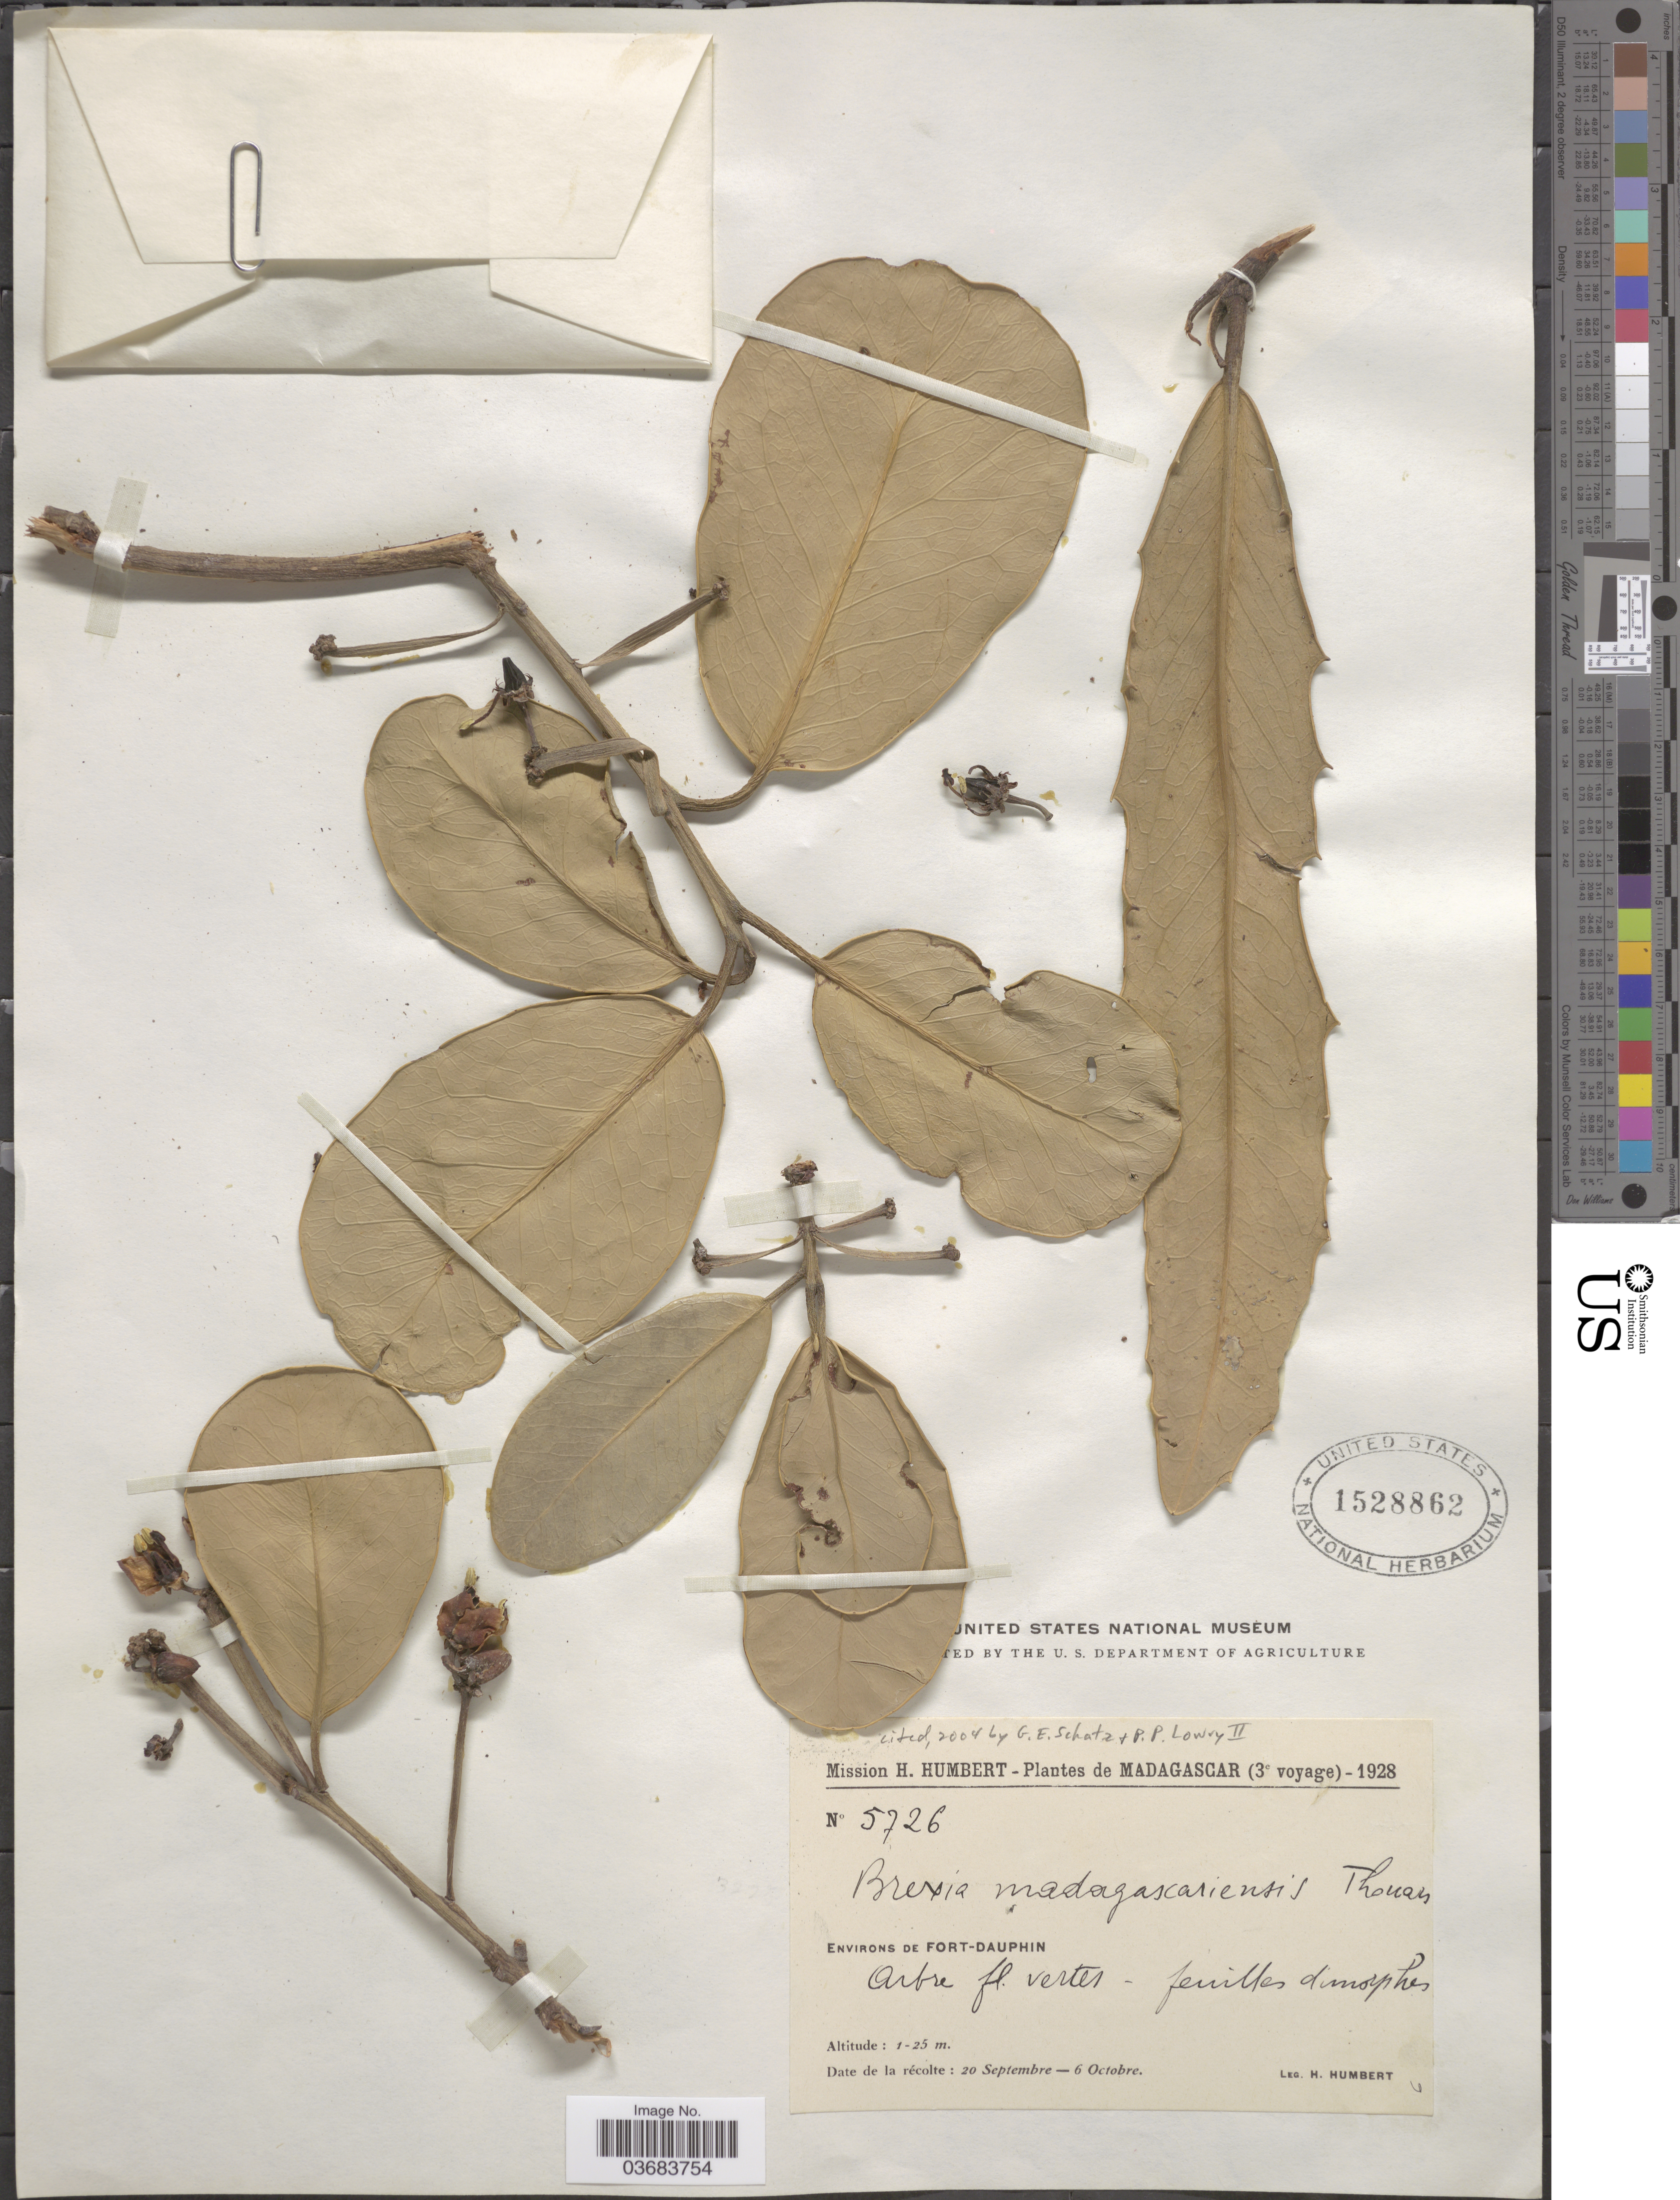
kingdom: Plantae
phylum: Tracheophyta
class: Magnoliopsida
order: Celastrales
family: Celastraceae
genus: Brexia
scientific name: Brexia madagascariensis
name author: (Lam.) Ker Gawl.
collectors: H. Humbert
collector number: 5726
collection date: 1928-09-20/1928-10-06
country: Madagascar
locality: (3e Voyage) - 1928. Environs De Fort-Dauphin.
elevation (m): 1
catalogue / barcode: US 1528862